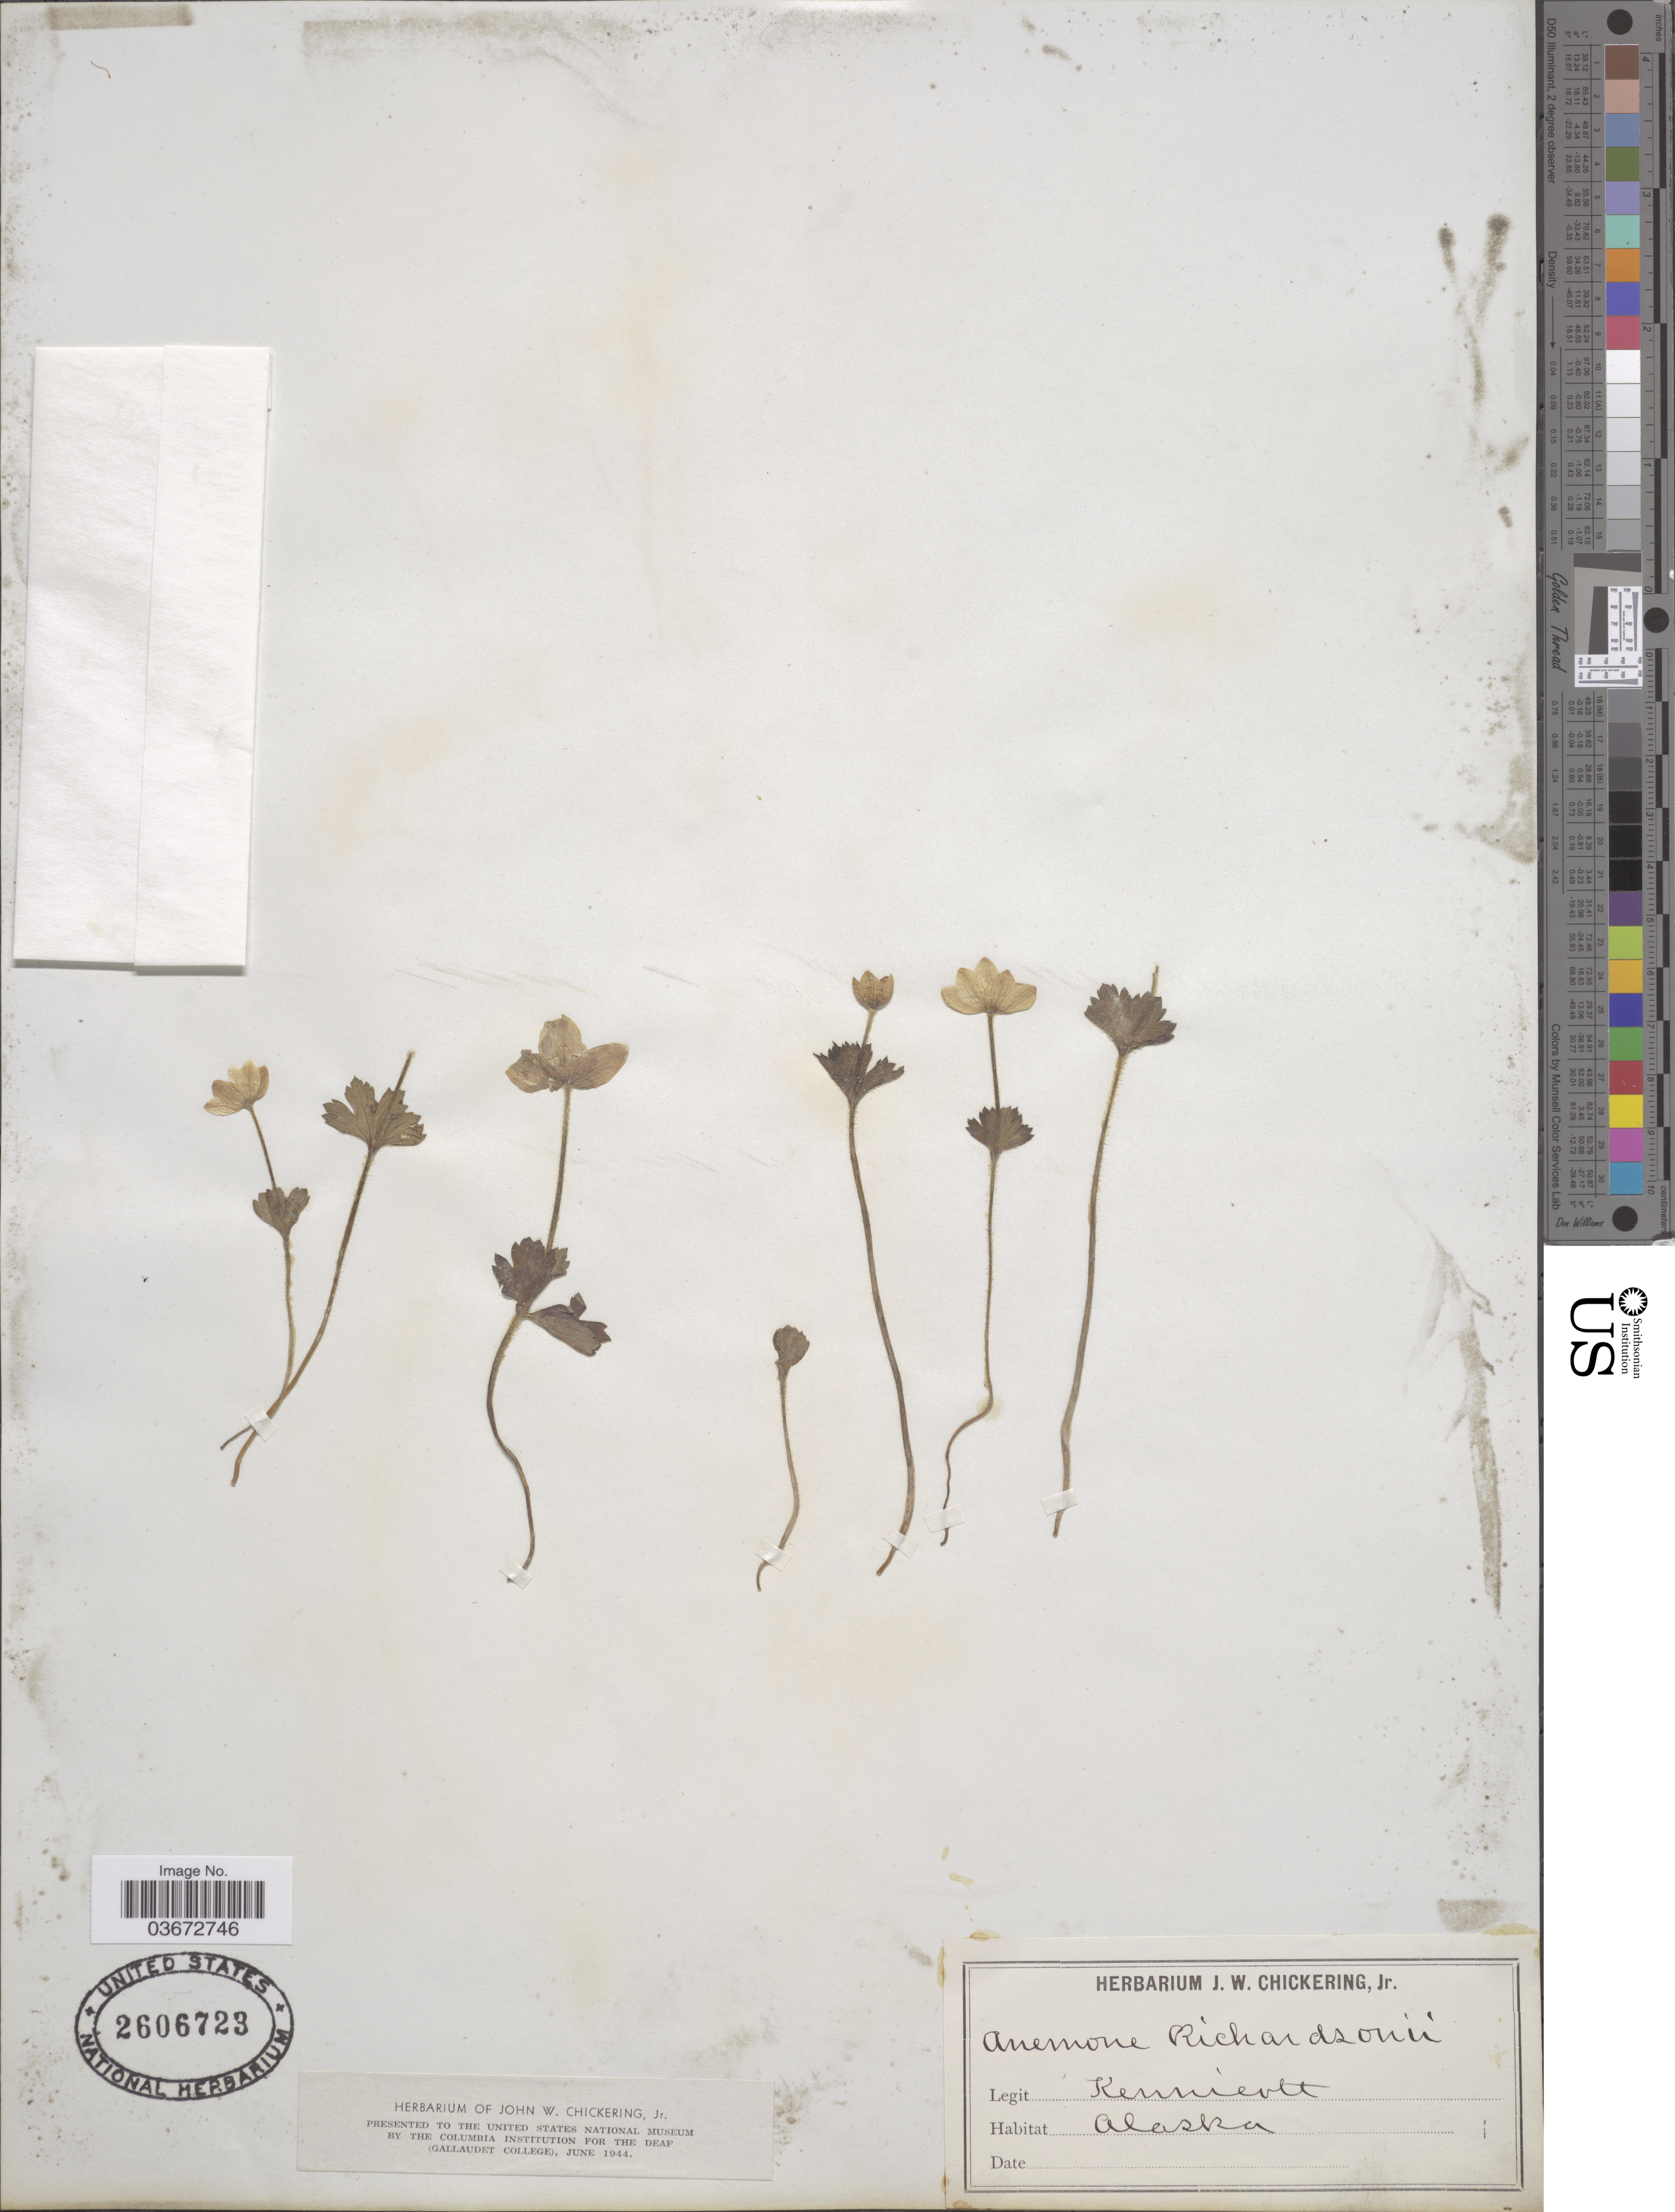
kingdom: Plantae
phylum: Tracheophyta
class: Magnoliopsida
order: Ranunculales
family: Ranunculaceae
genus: Anemone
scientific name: Anemone richardsonii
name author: Hook.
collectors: R. Kennicott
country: United States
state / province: Alaska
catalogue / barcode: US 2606723